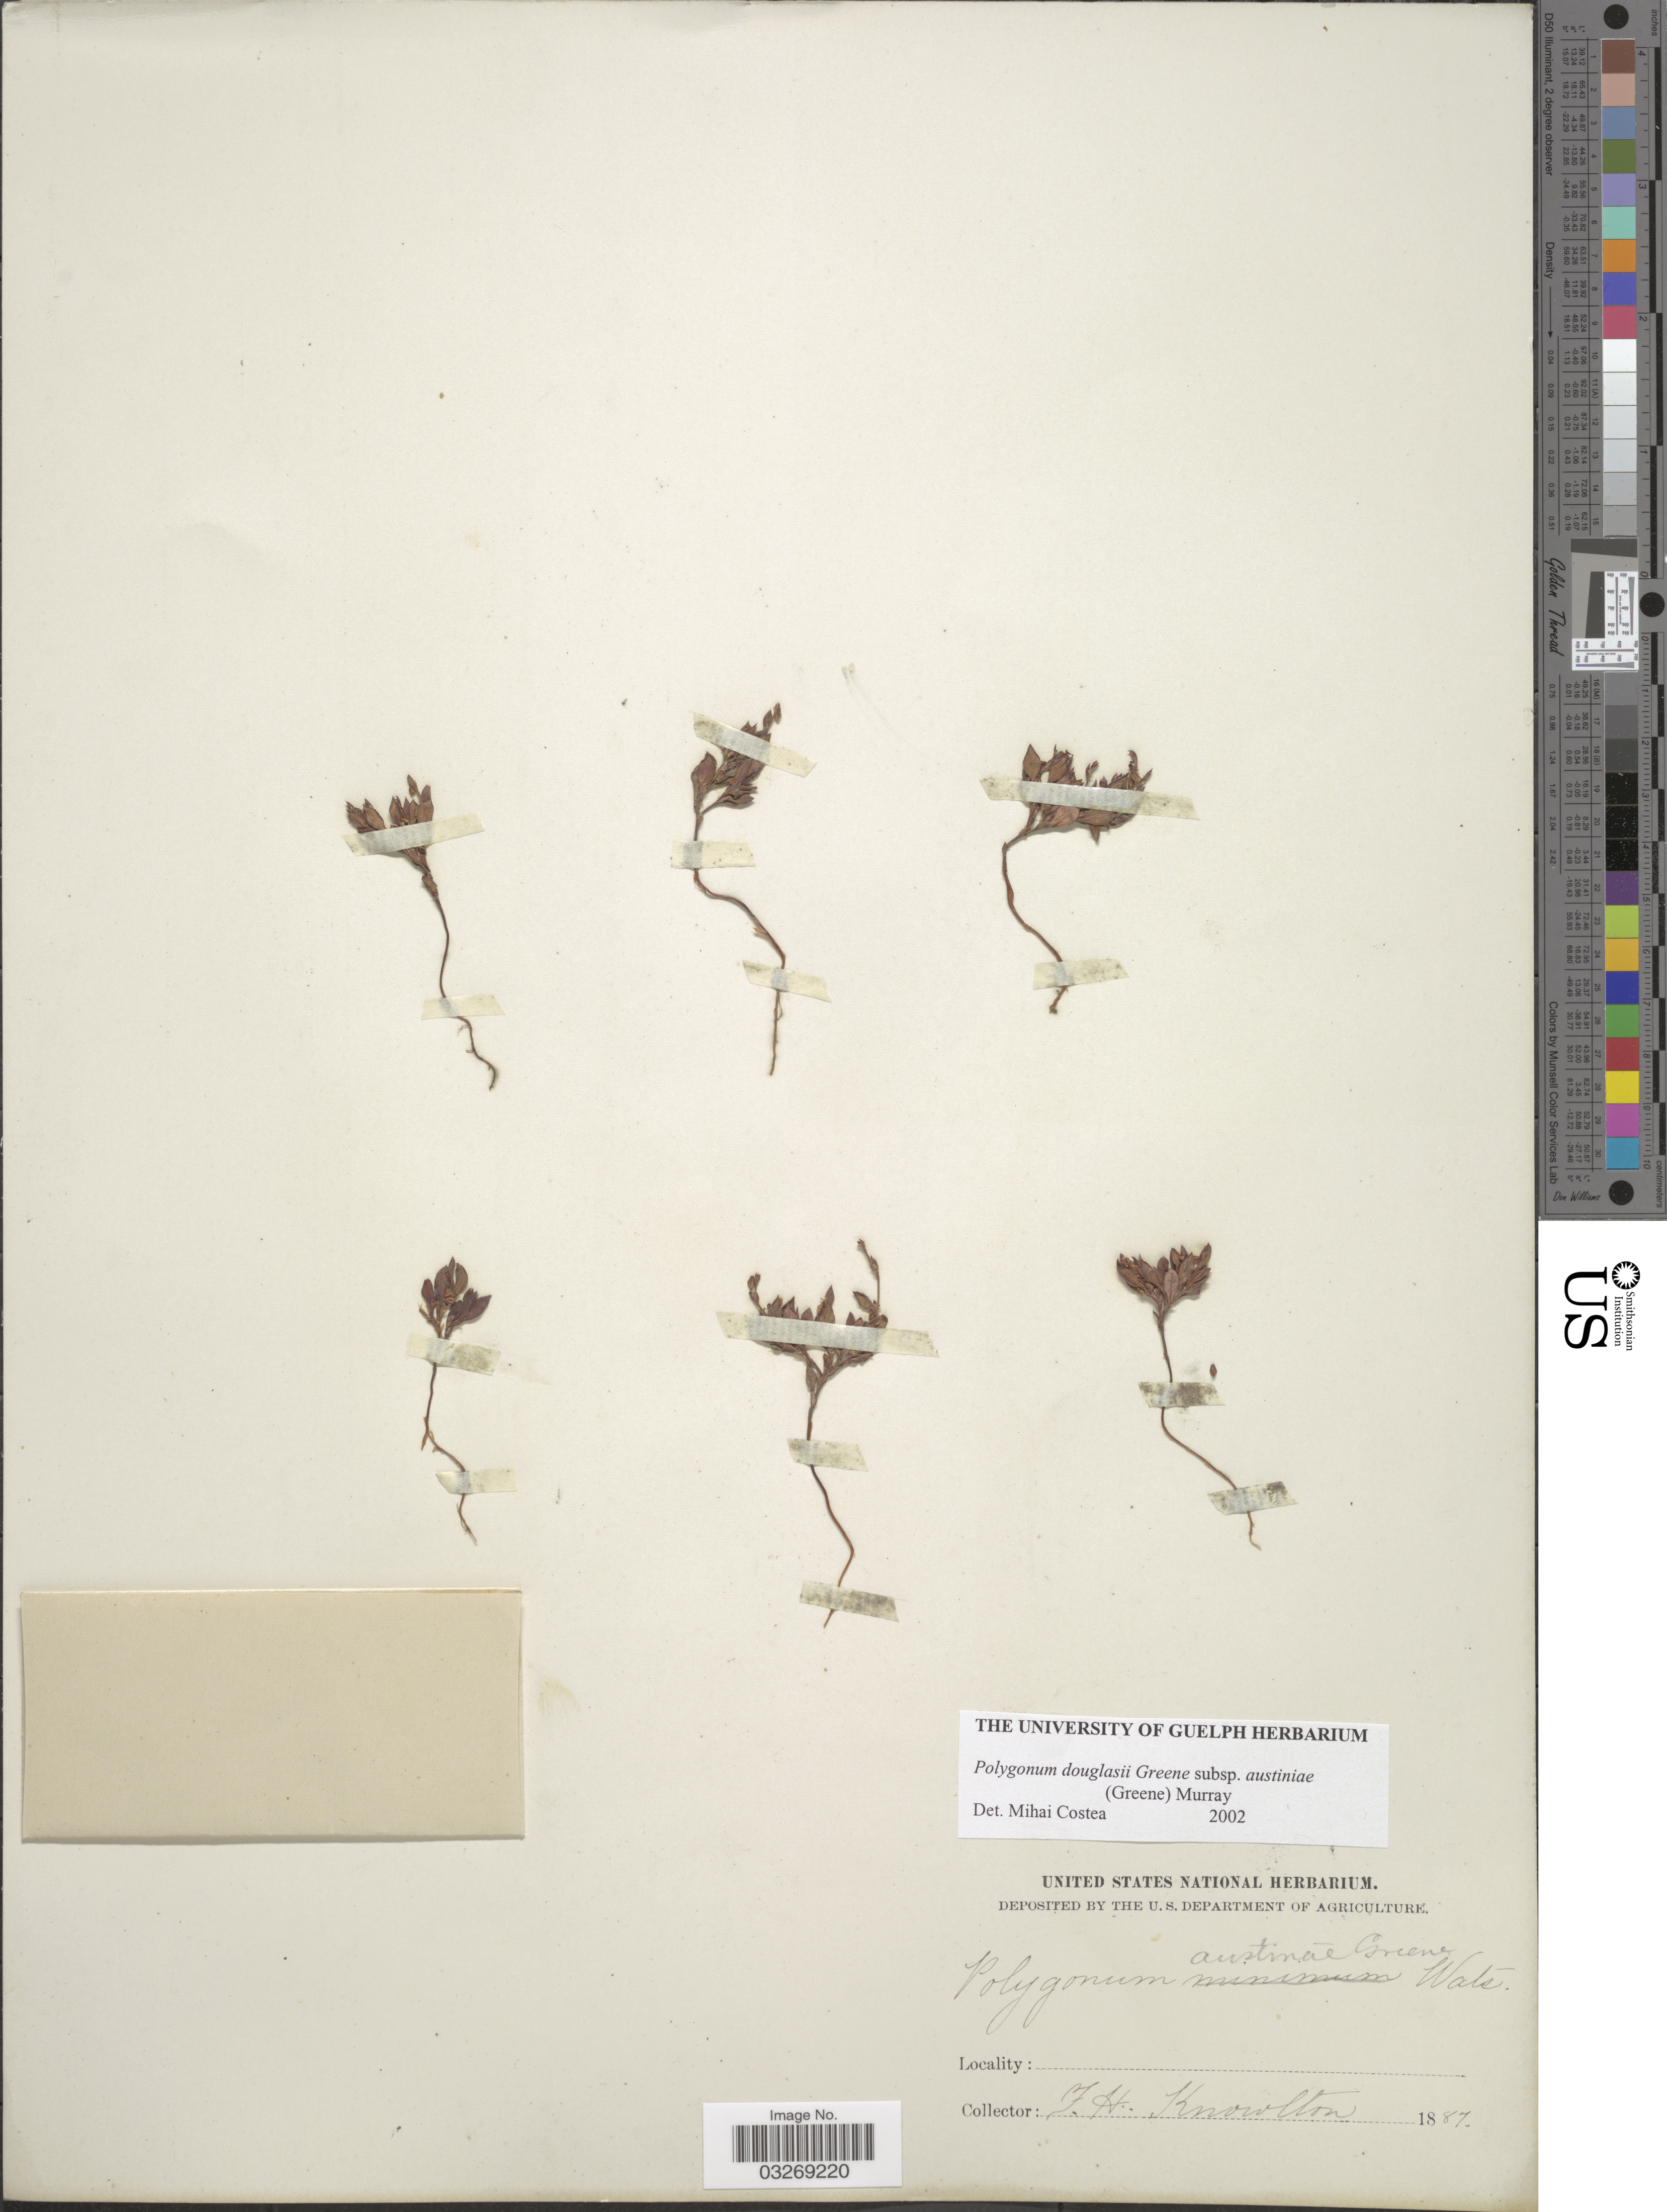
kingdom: Plantae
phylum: Tracheophyta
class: Magnoliopsida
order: Caryophyllales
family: Polygonaceae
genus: Polygonum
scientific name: Polygonum douglasii subsp. austiniae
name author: (S.W. Greene) A.E. Murray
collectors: F. H. Knowlton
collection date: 1887